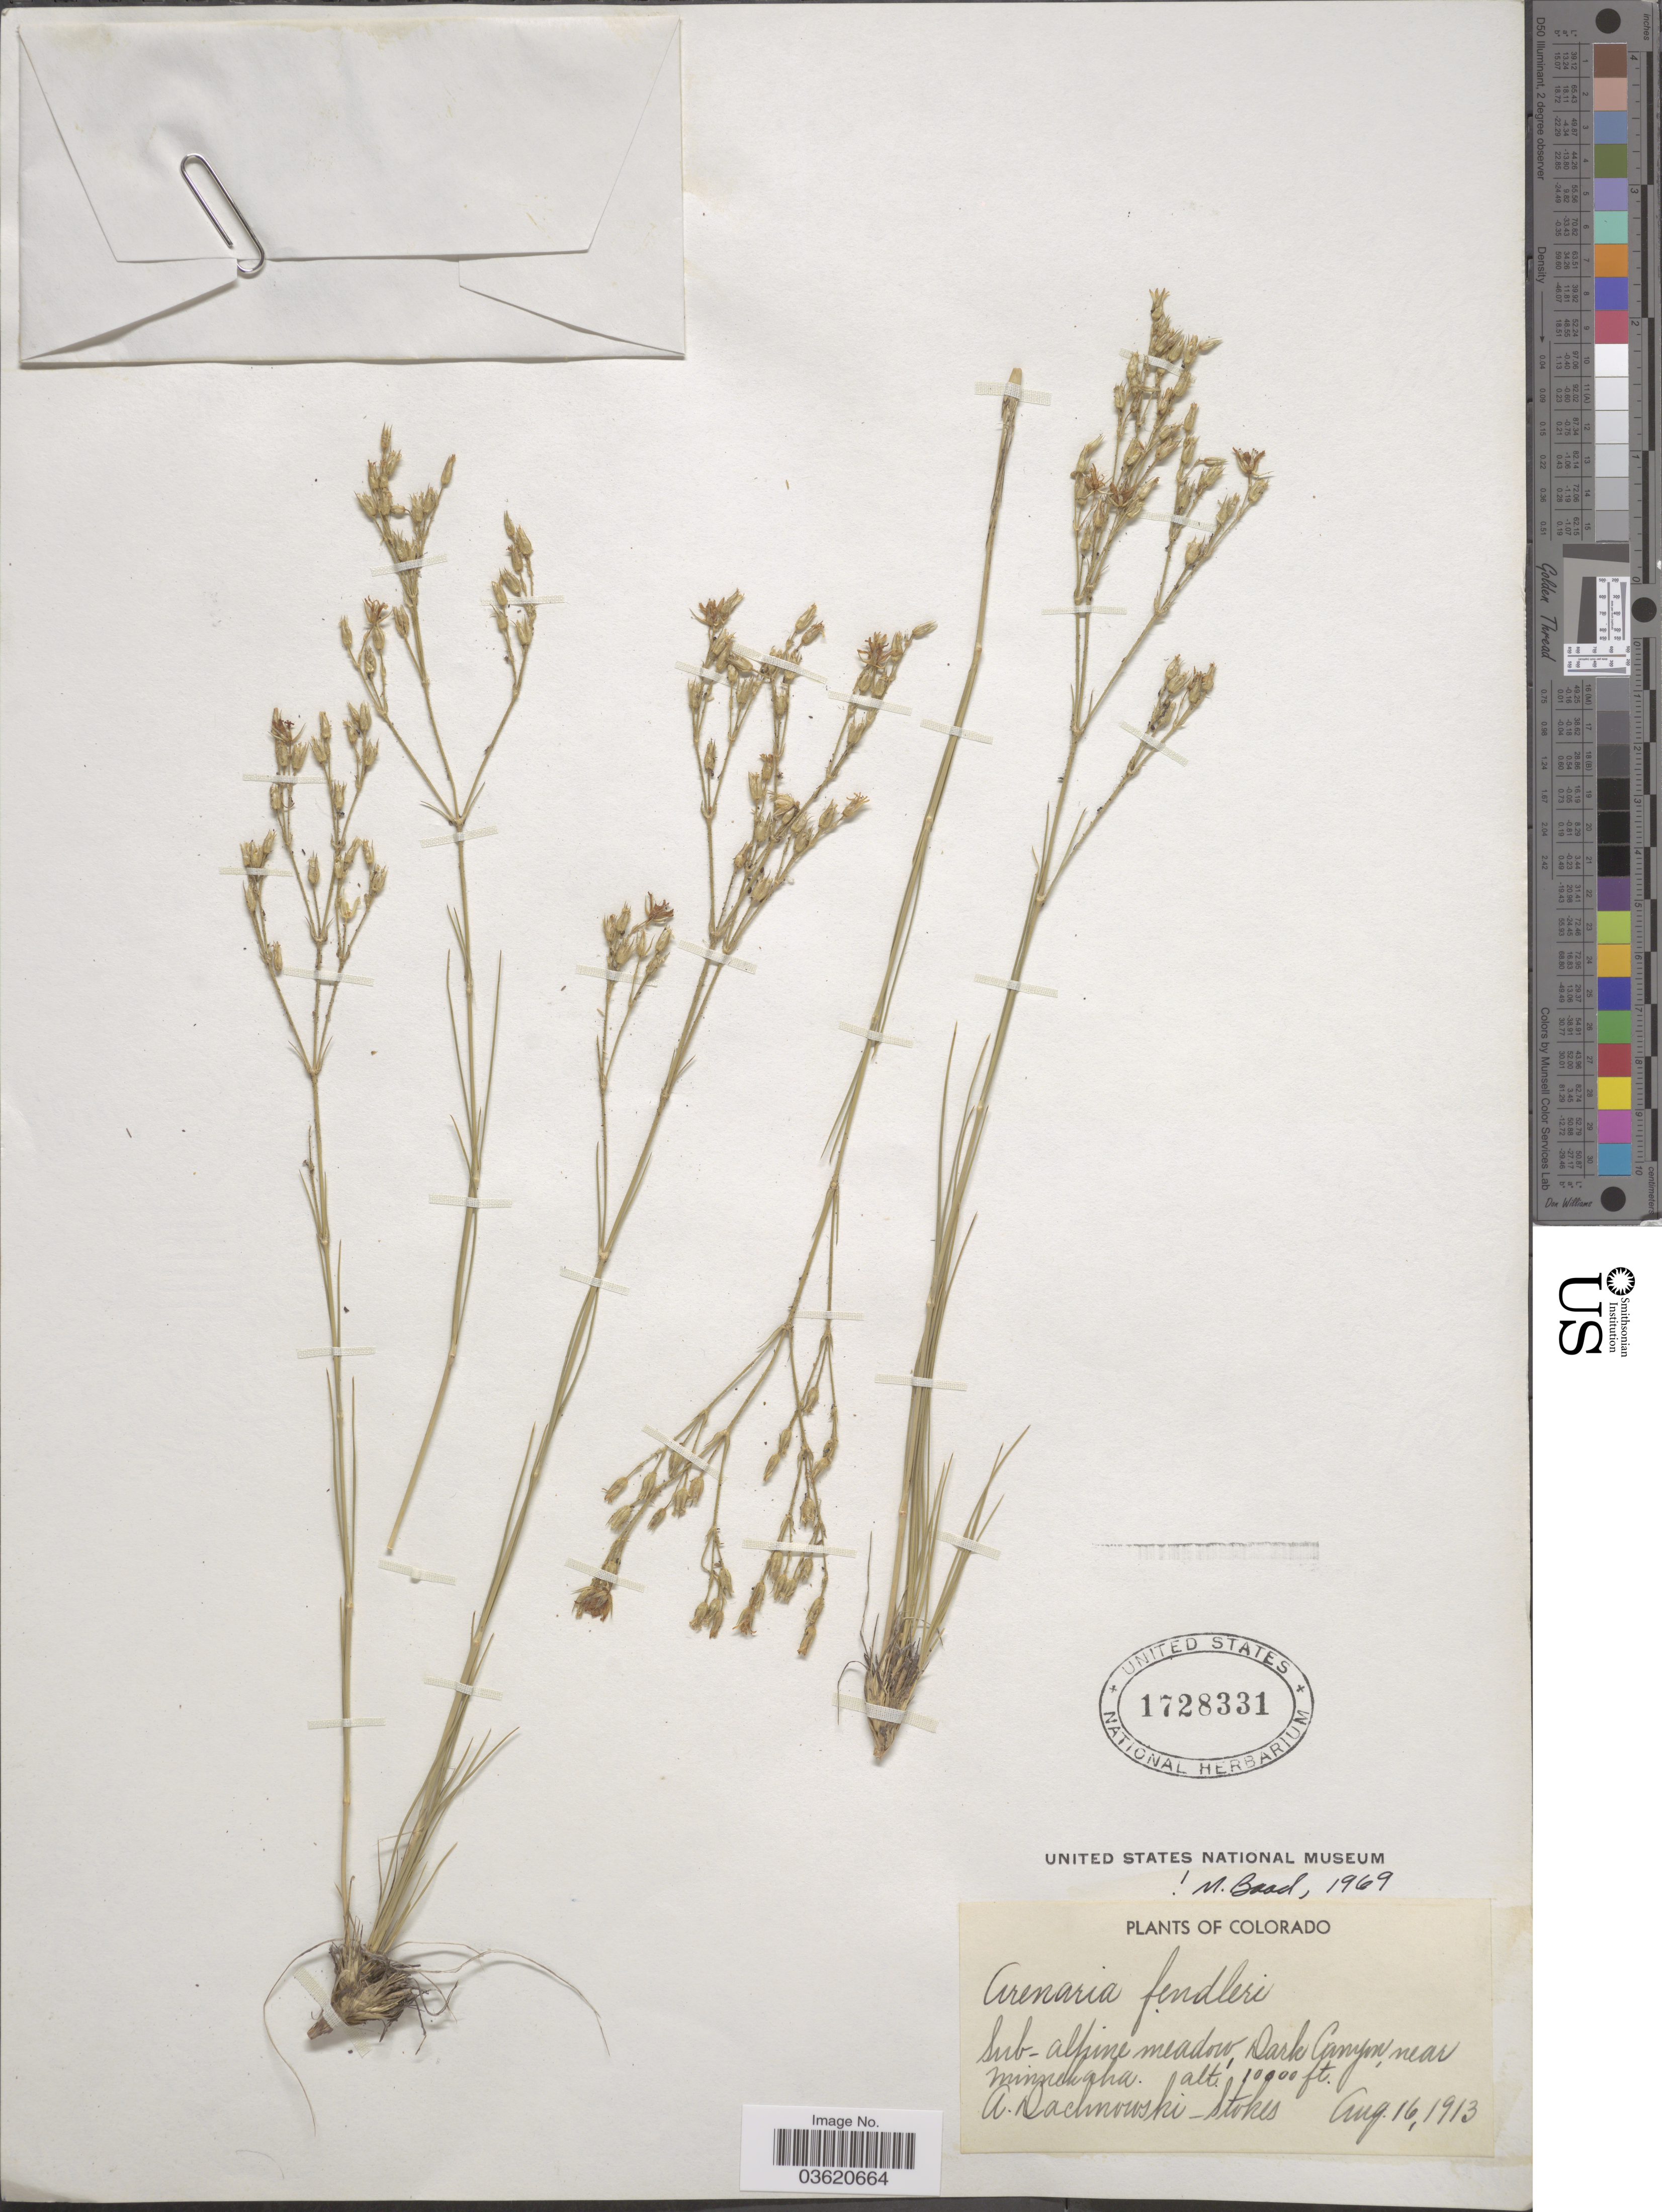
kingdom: Plantae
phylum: Tracheophyta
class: Magnoliopsida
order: Caryophyllales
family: Caryophyllaceae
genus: Eremogone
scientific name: Eremogone fendleri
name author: (A. Gray) Ikonn.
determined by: U.S. National Herbarium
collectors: A. P. Dachnowski-Stokes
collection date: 1913-08-16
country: United States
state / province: Colorado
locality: Dark Canyon, near Minnehaha.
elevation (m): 3048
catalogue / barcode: US 1728331